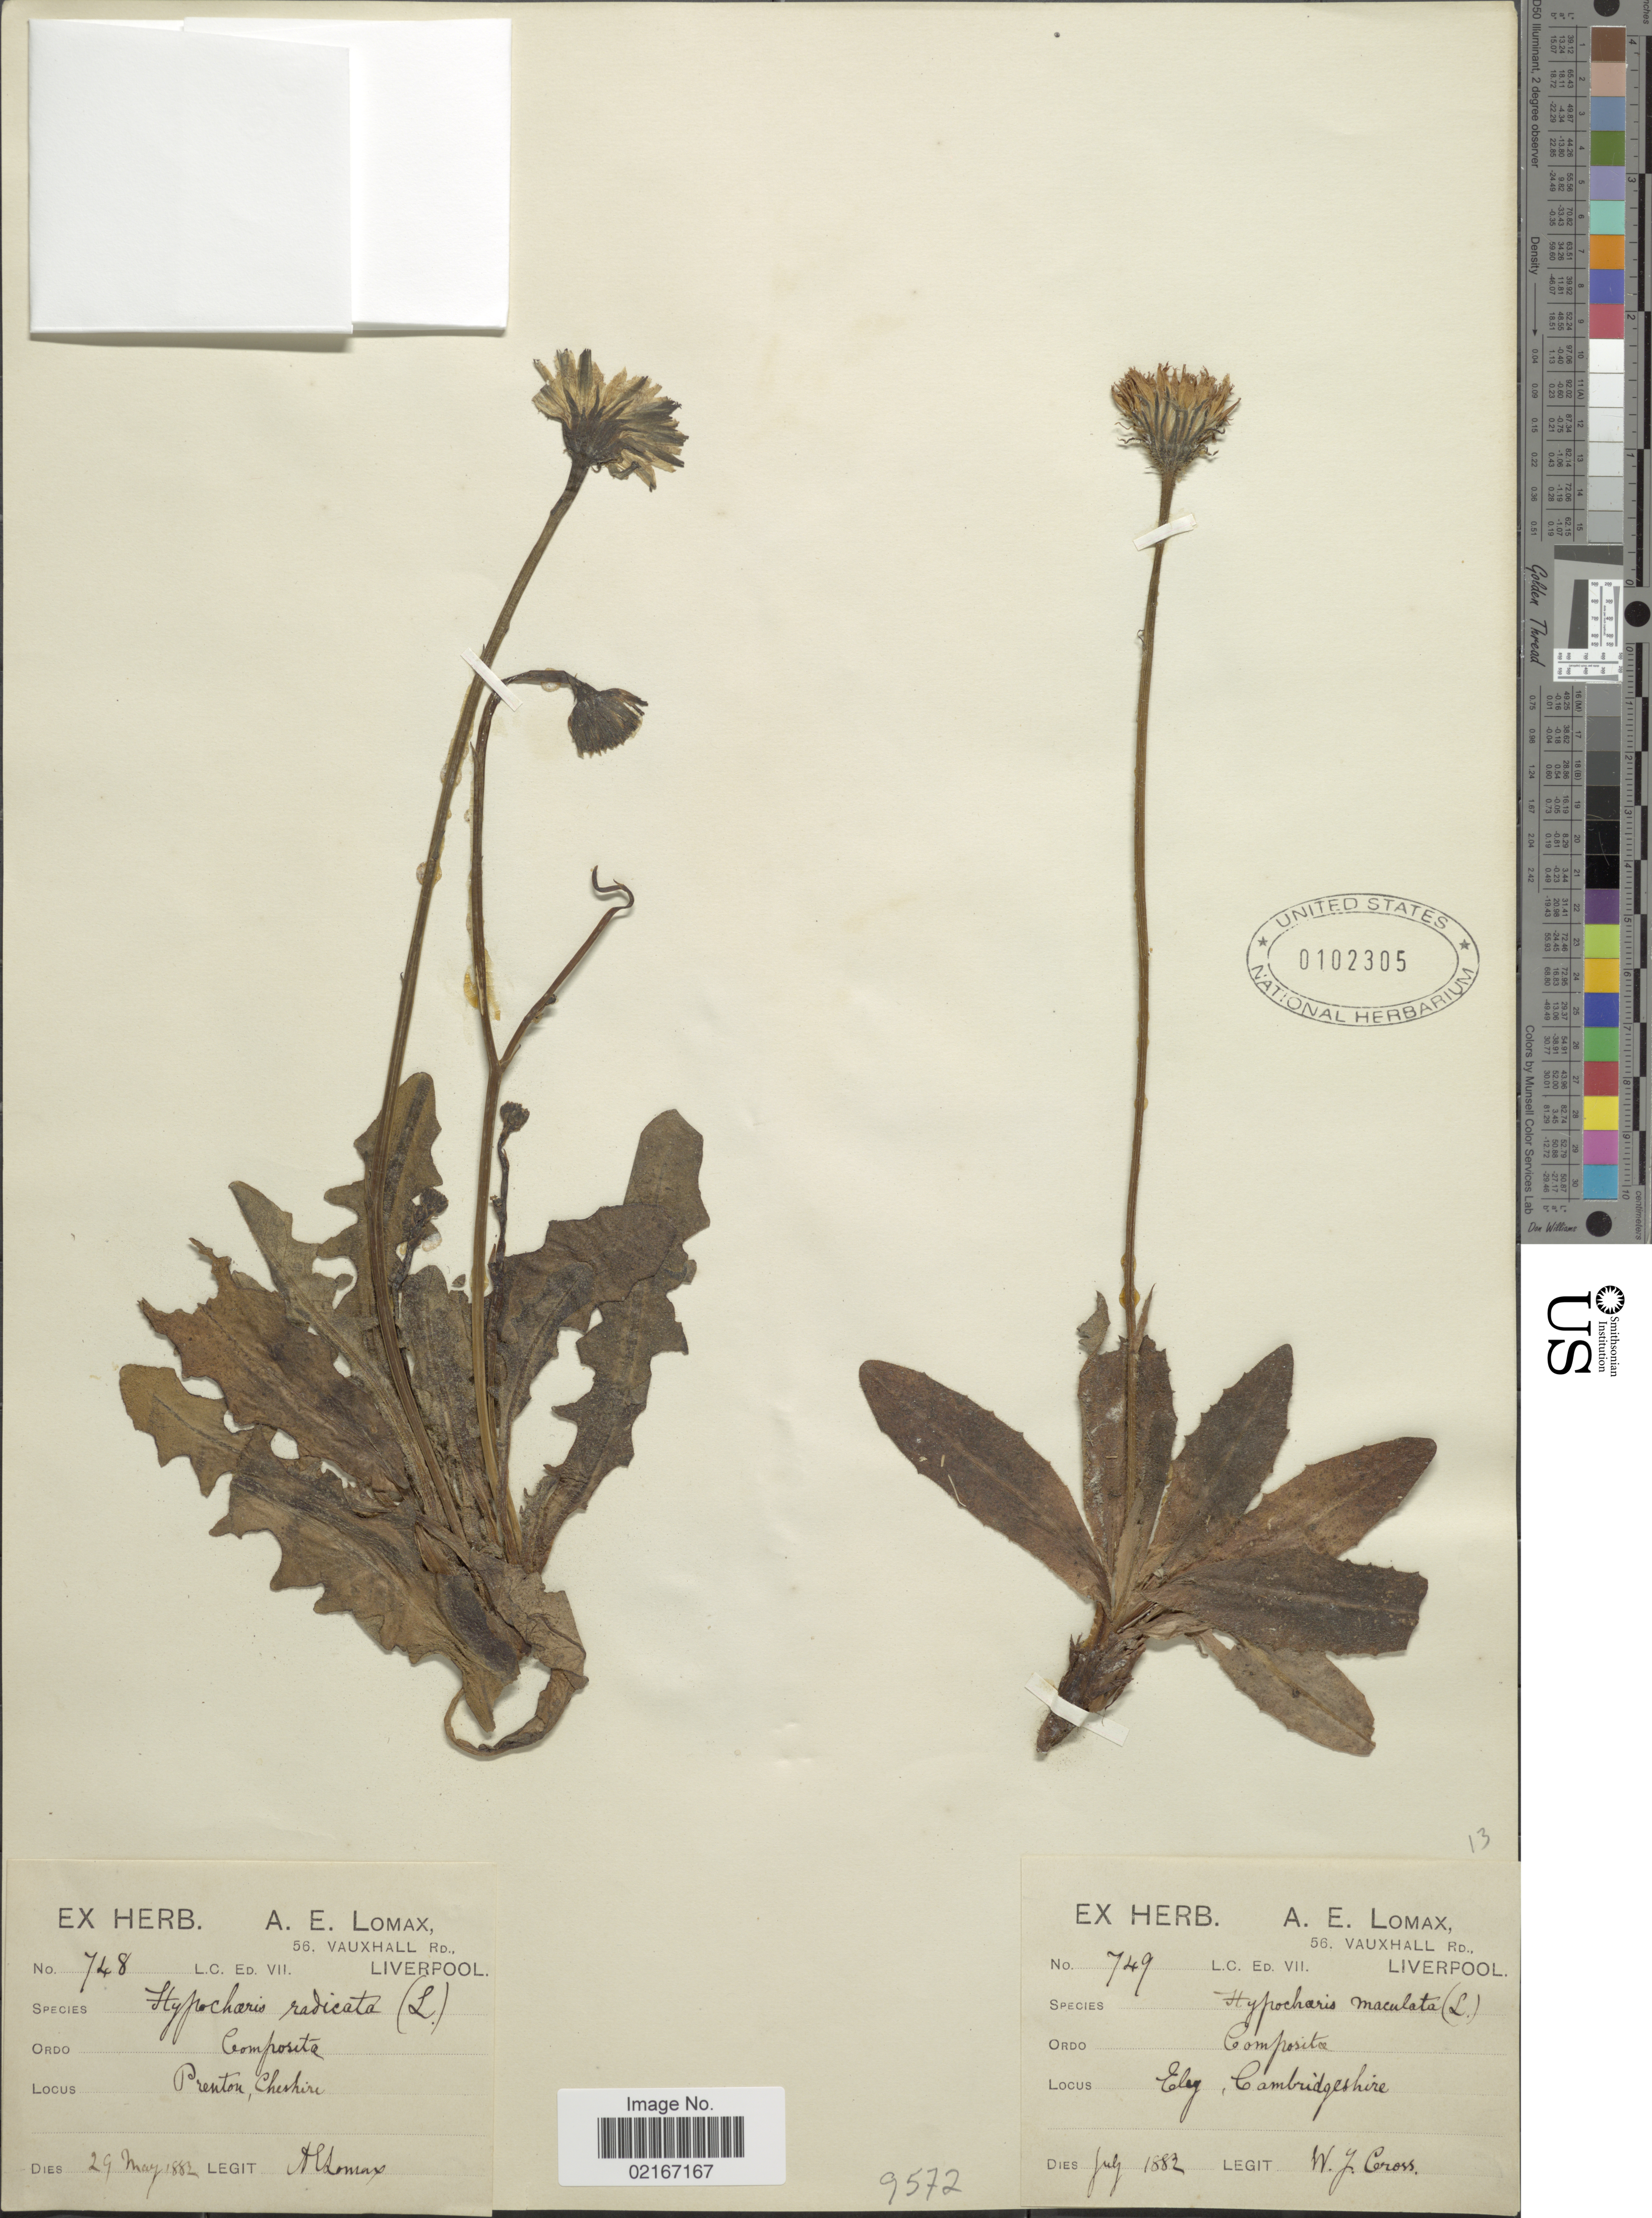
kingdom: Plantae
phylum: Tracheophyta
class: Magnoliopsida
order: Asterales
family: Asteraceae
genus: Hypochaeris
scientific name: Hypochaeris radicata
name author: L.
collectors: A. Lomax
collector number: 748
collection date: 1882-05-29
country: United Kingdom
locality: Prenton, Cheshire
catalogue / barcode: US 102305